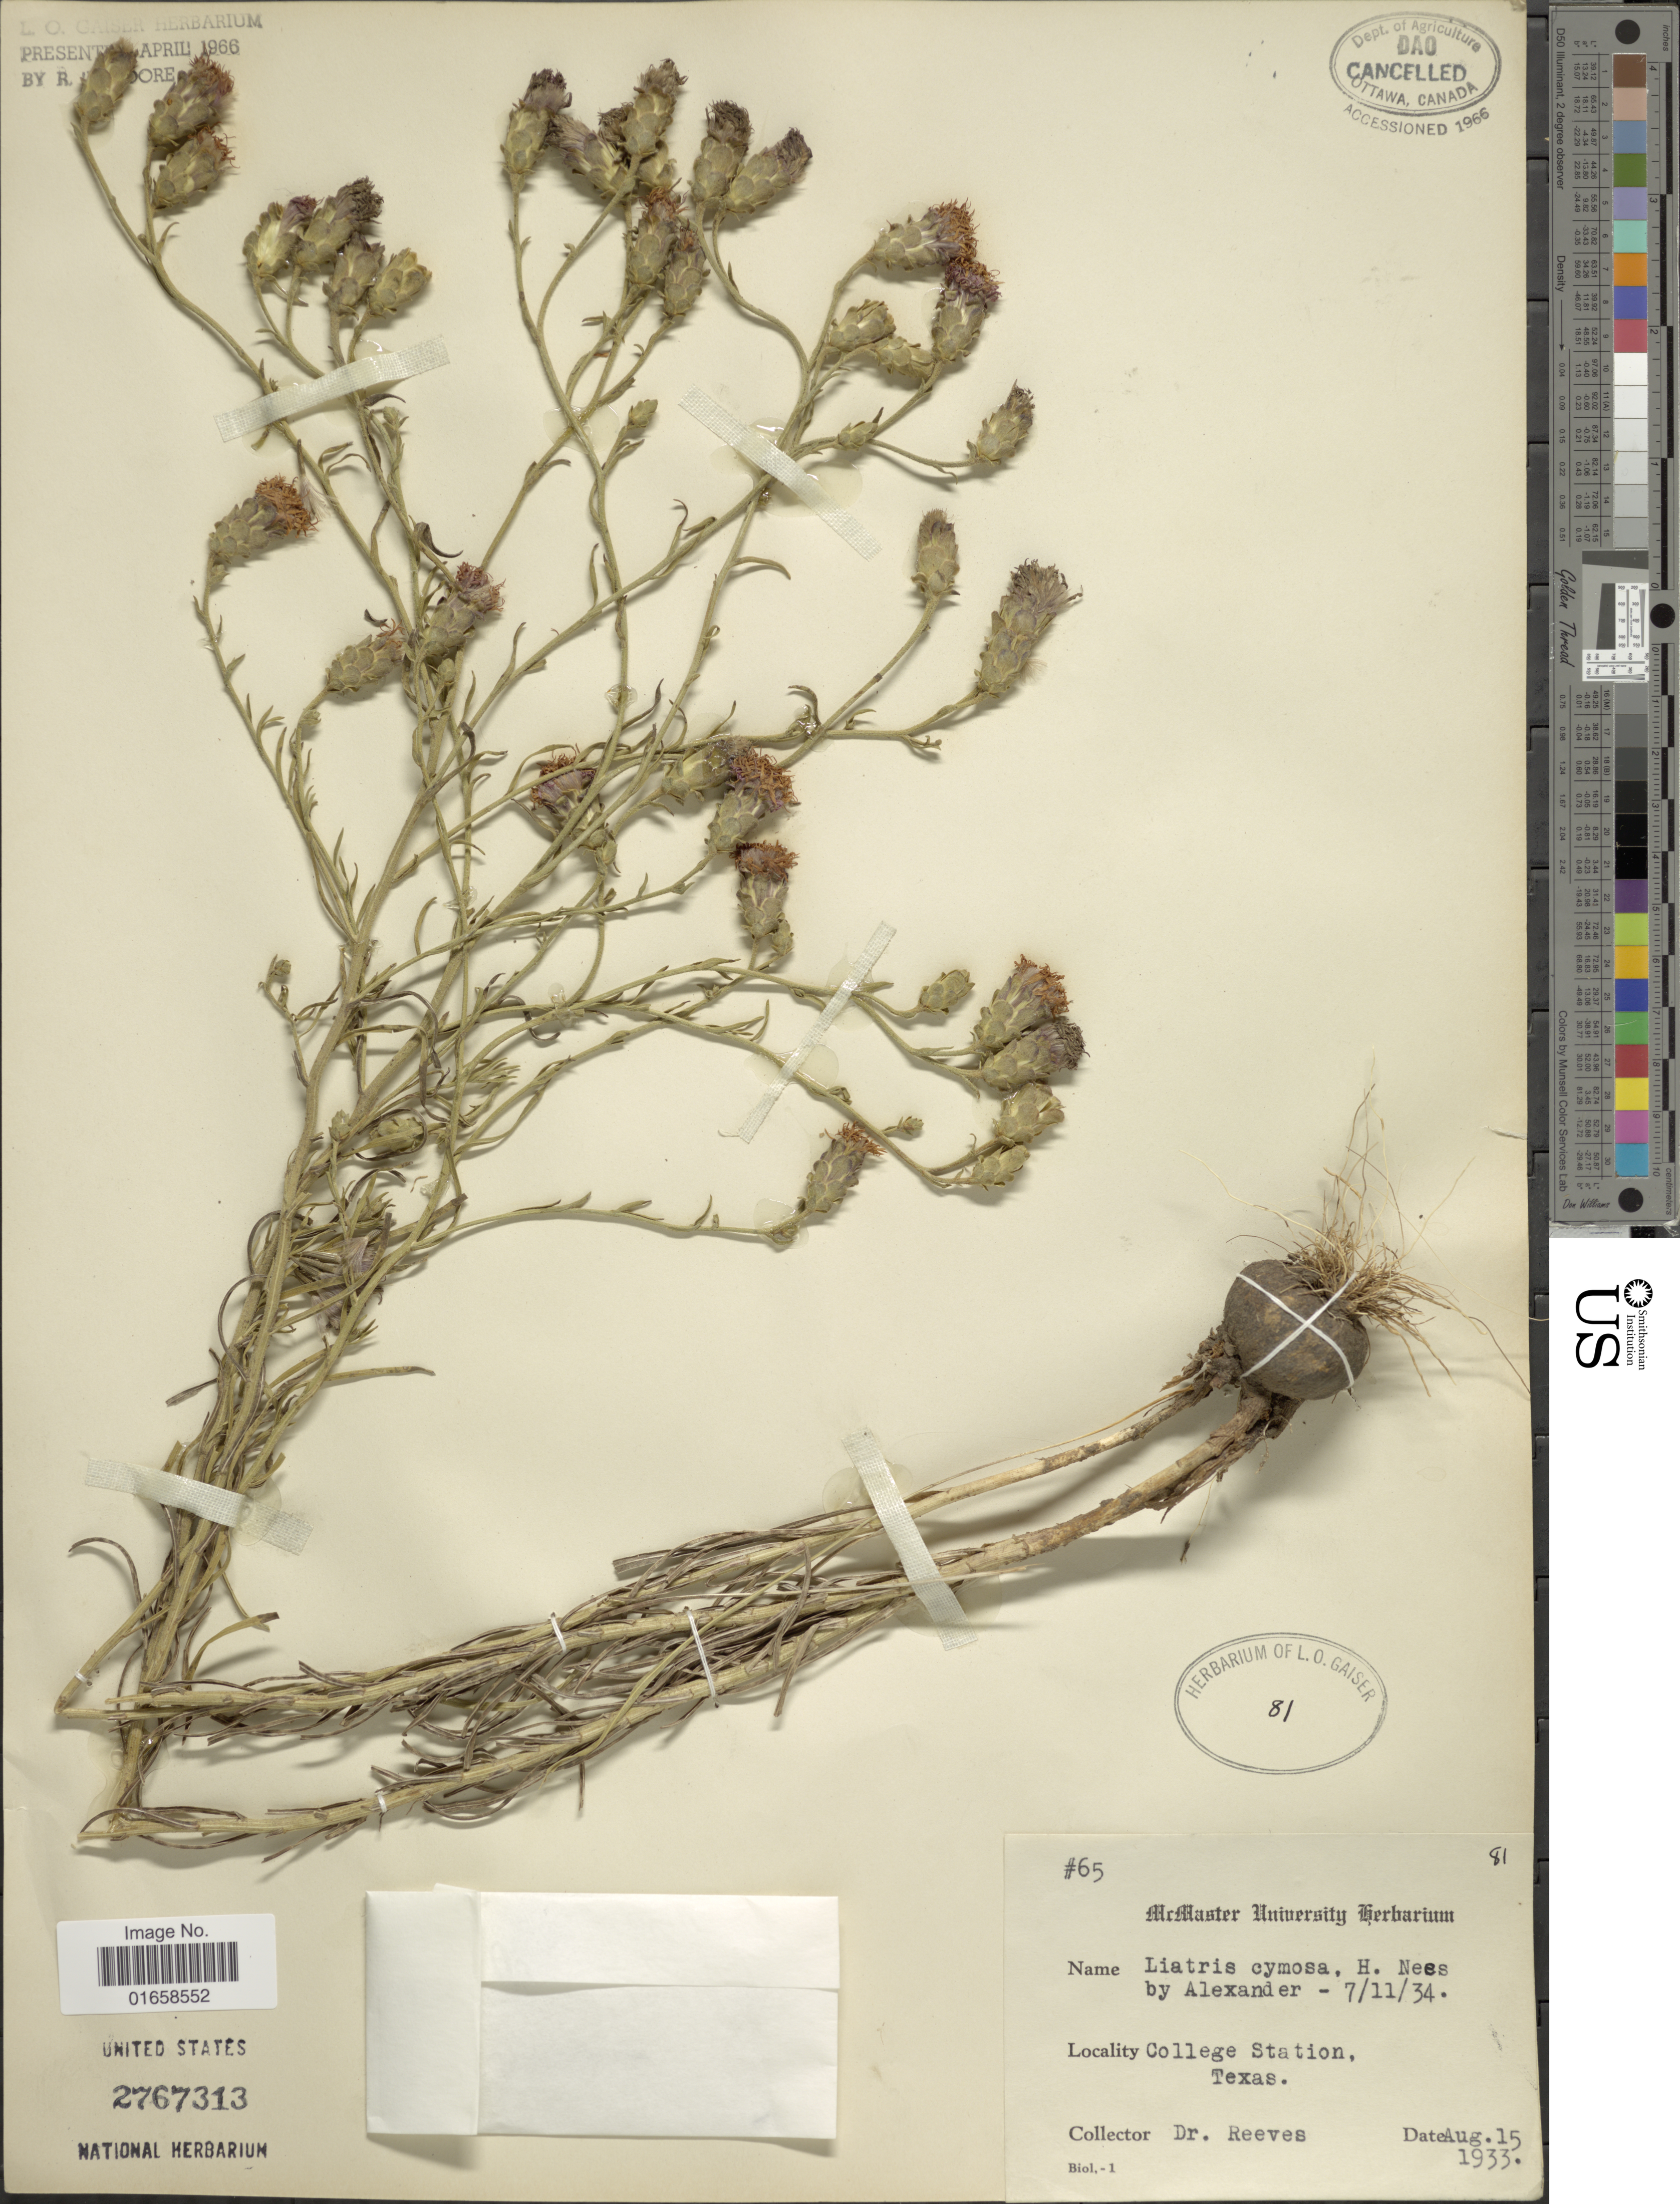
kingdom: Plantae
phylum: Tracheophyta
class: Magnoliopsida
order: Asterales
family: Asteraceae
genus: Liatris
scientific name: Liatris cymosa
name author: (Nessel) K. Schum.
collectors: -. Reeves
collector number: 65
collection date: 1933-08-15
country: United States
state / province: Texas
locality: College Station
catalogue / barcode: US 2767313